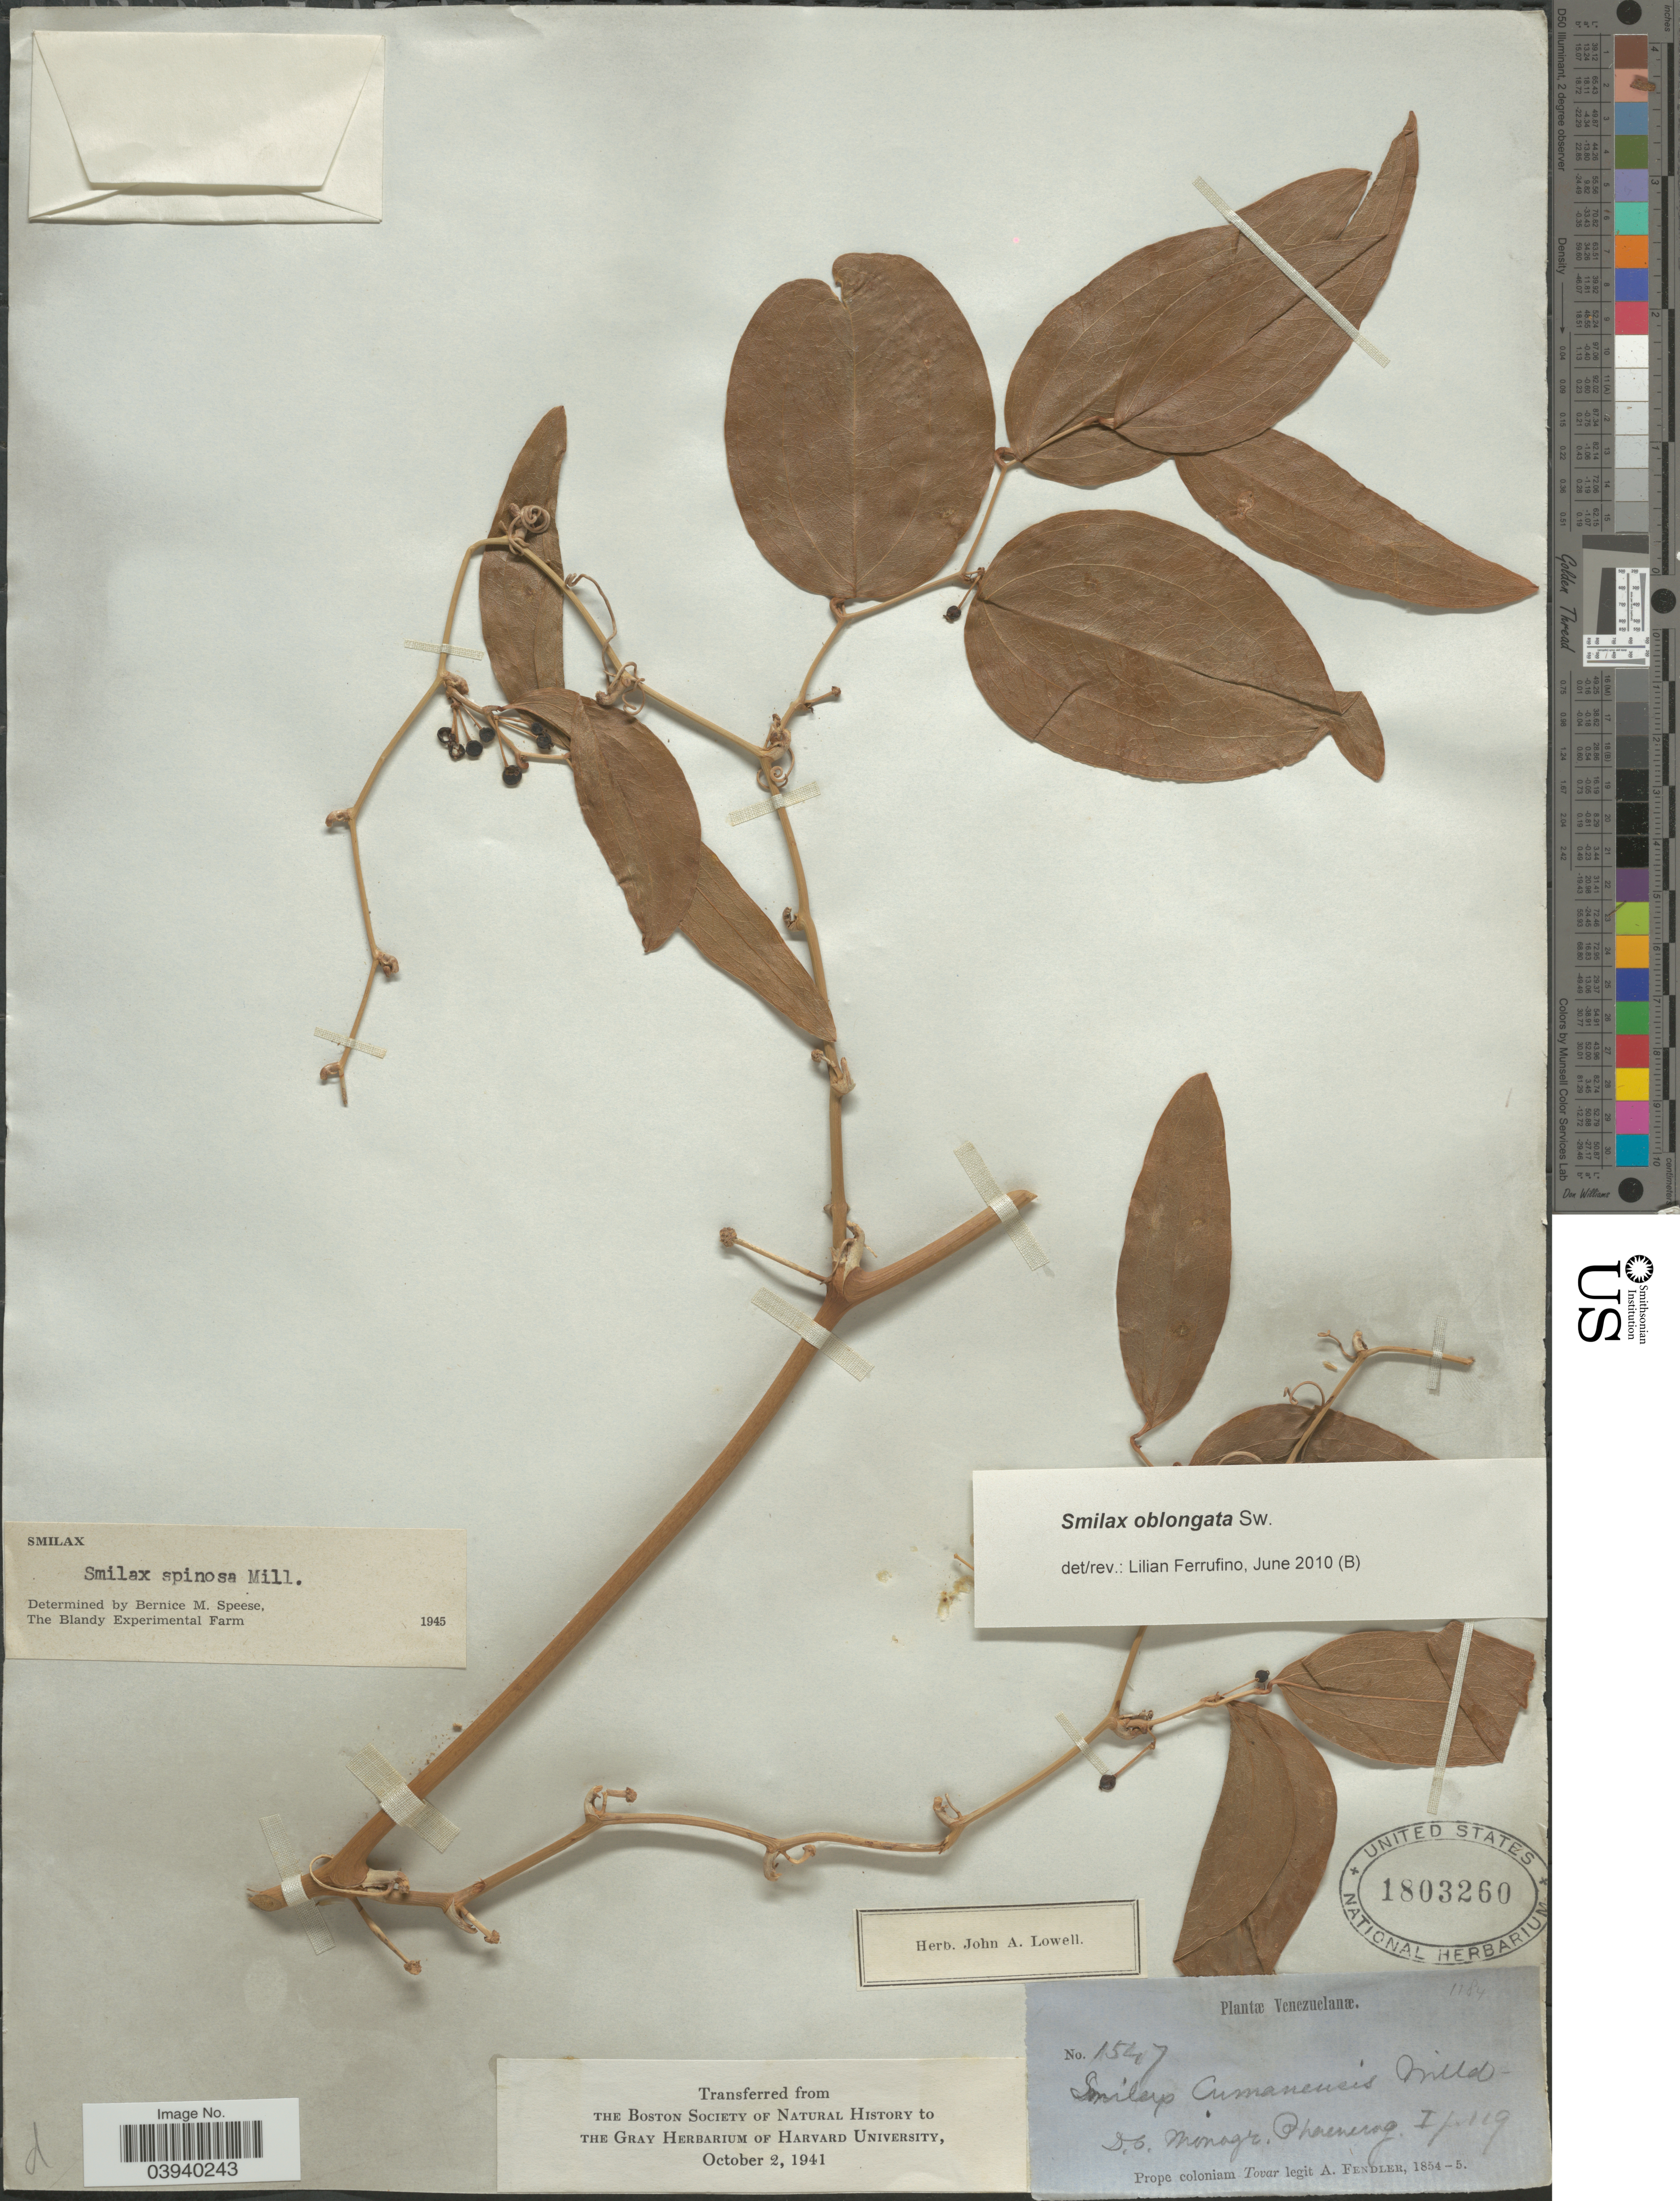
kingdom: Plantae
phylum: Tracheophyta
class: Liliopsida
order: Liliales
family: Smilacaceae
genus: Smilax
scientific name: Smilax oblongata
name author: Sw.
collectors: A. Fendler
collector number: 1547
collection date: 1854/1855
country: Venezuela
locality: Prope coloniam Tovar.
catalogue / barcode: US 1803260